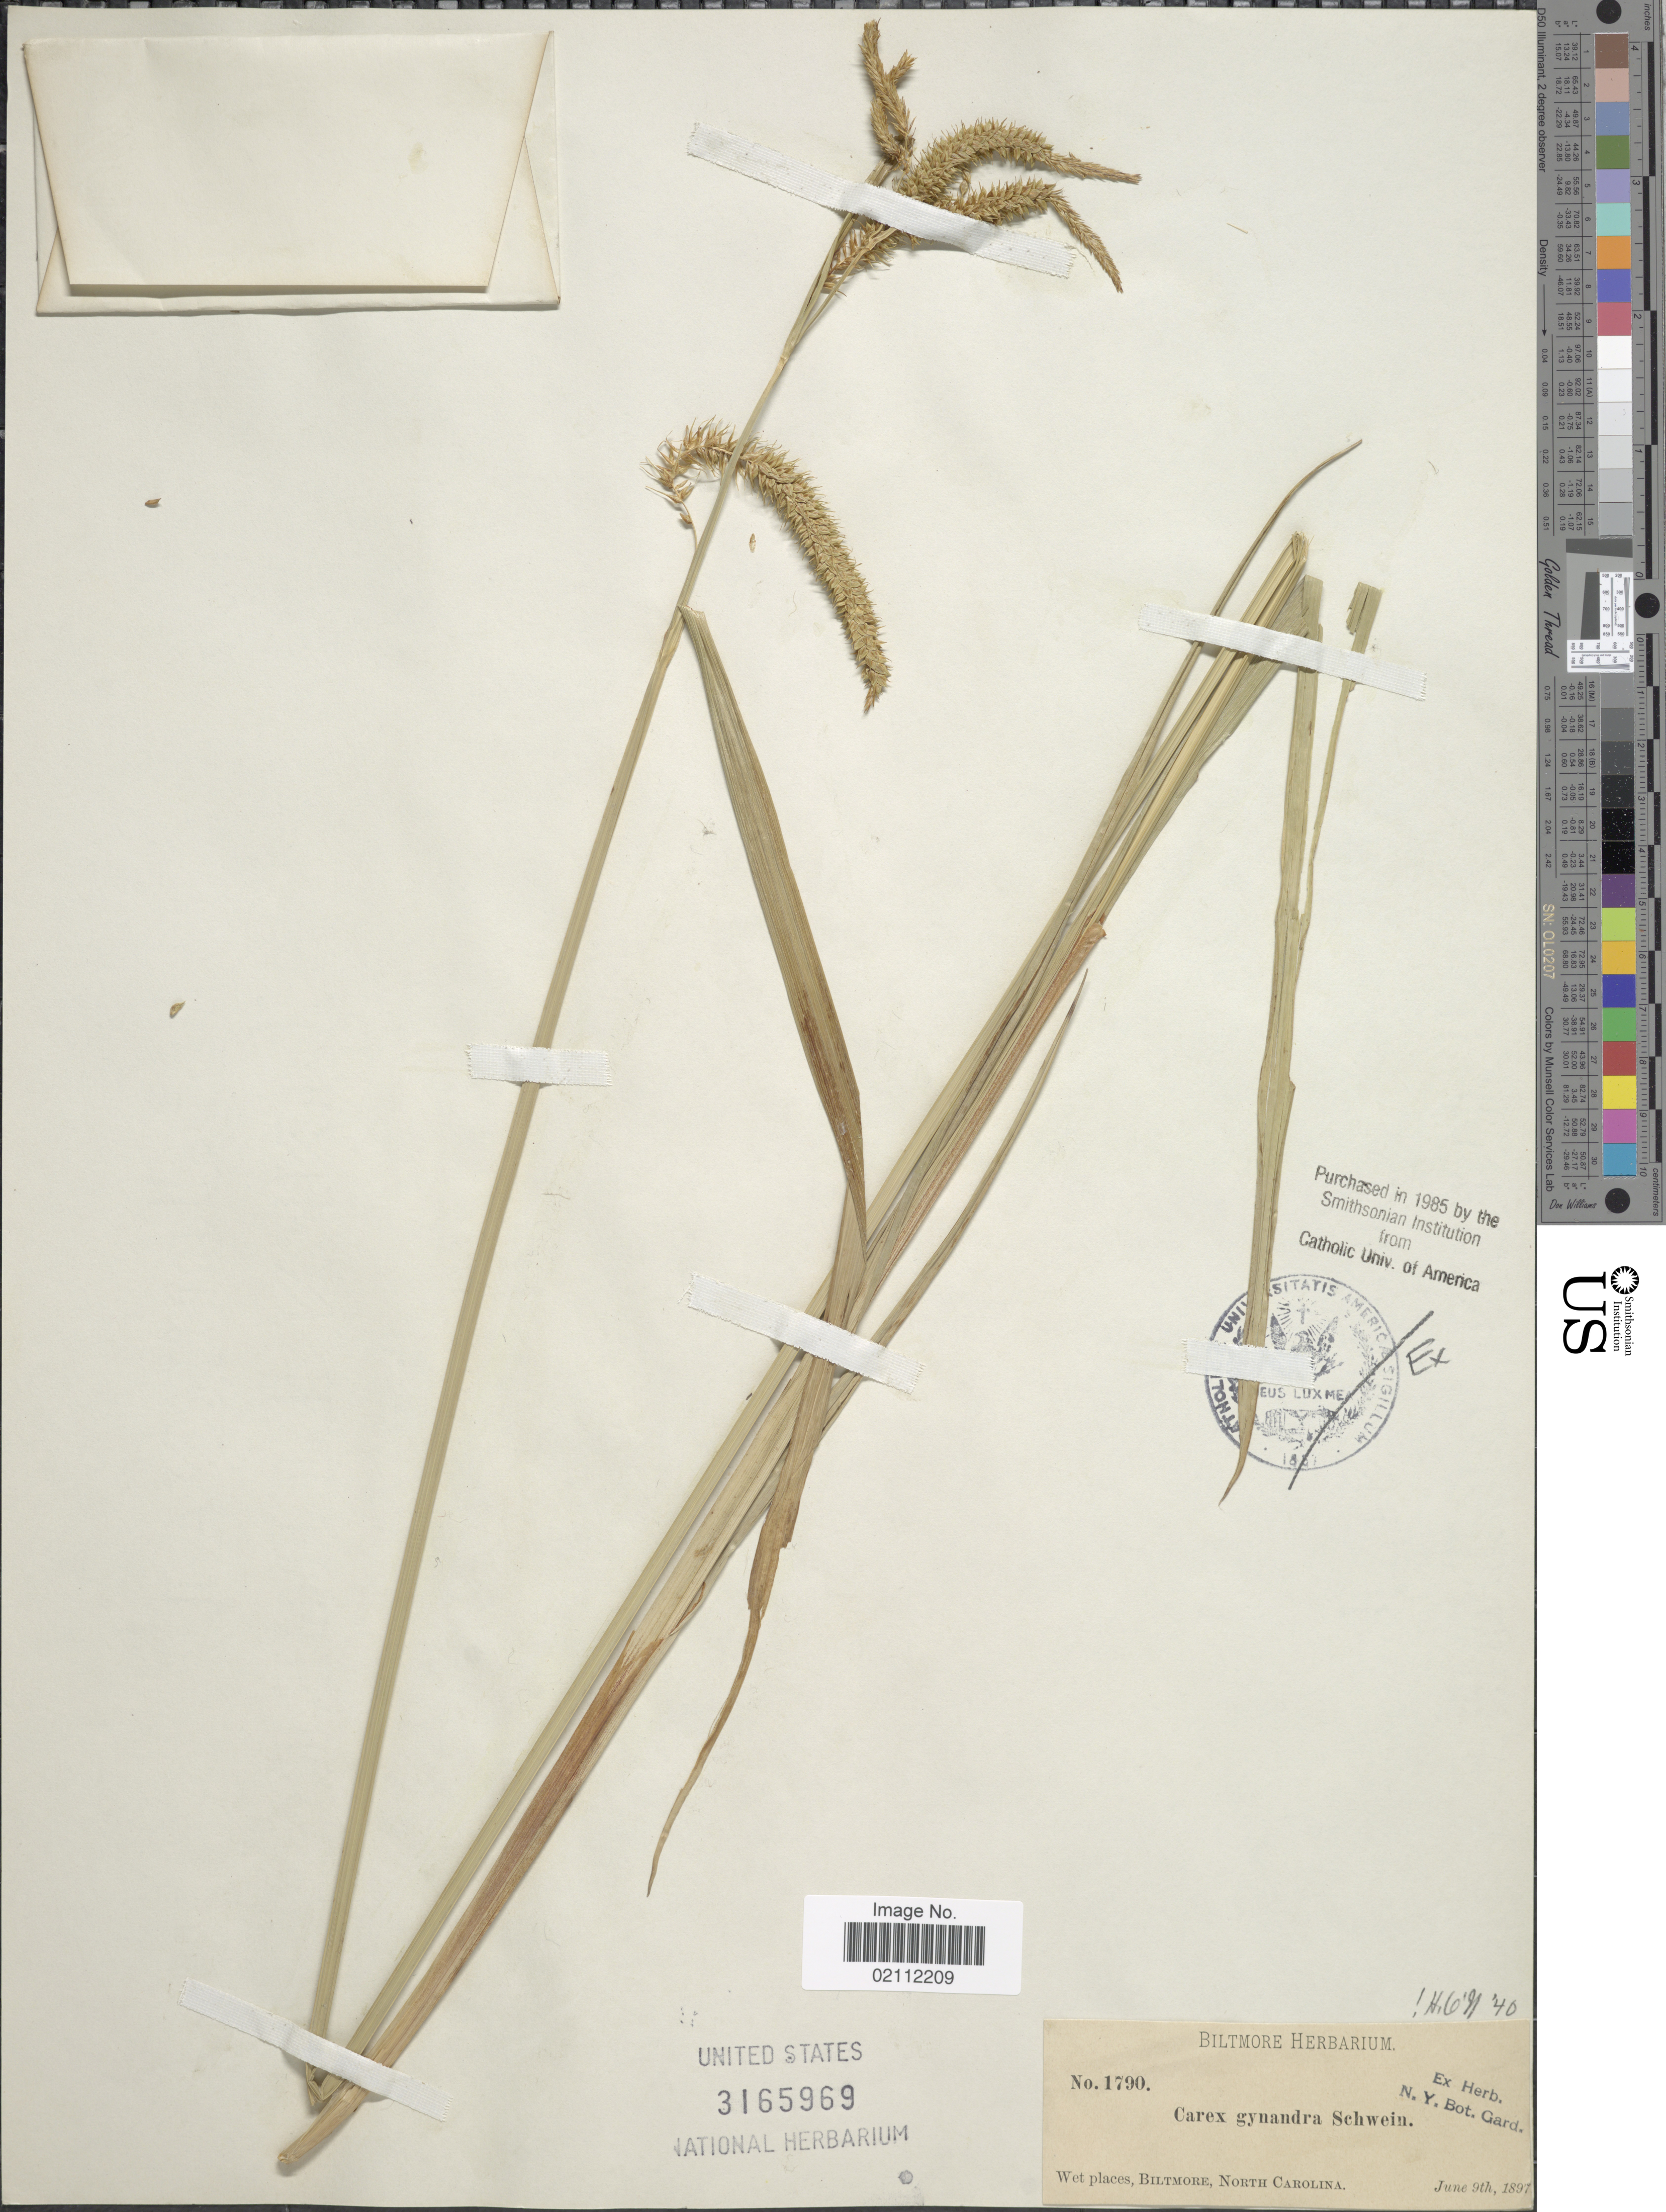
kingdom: Plantae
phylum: Tracheophyta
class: Liliopsida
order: Poales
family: Cyperaceae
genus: Carex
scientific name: Carex gynandra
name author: Schwein.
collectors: ex herb. Biltmore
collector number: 1790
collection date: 1897-06-09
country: United States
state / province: North Carolina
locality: Biltmore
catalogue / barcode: US 3165969